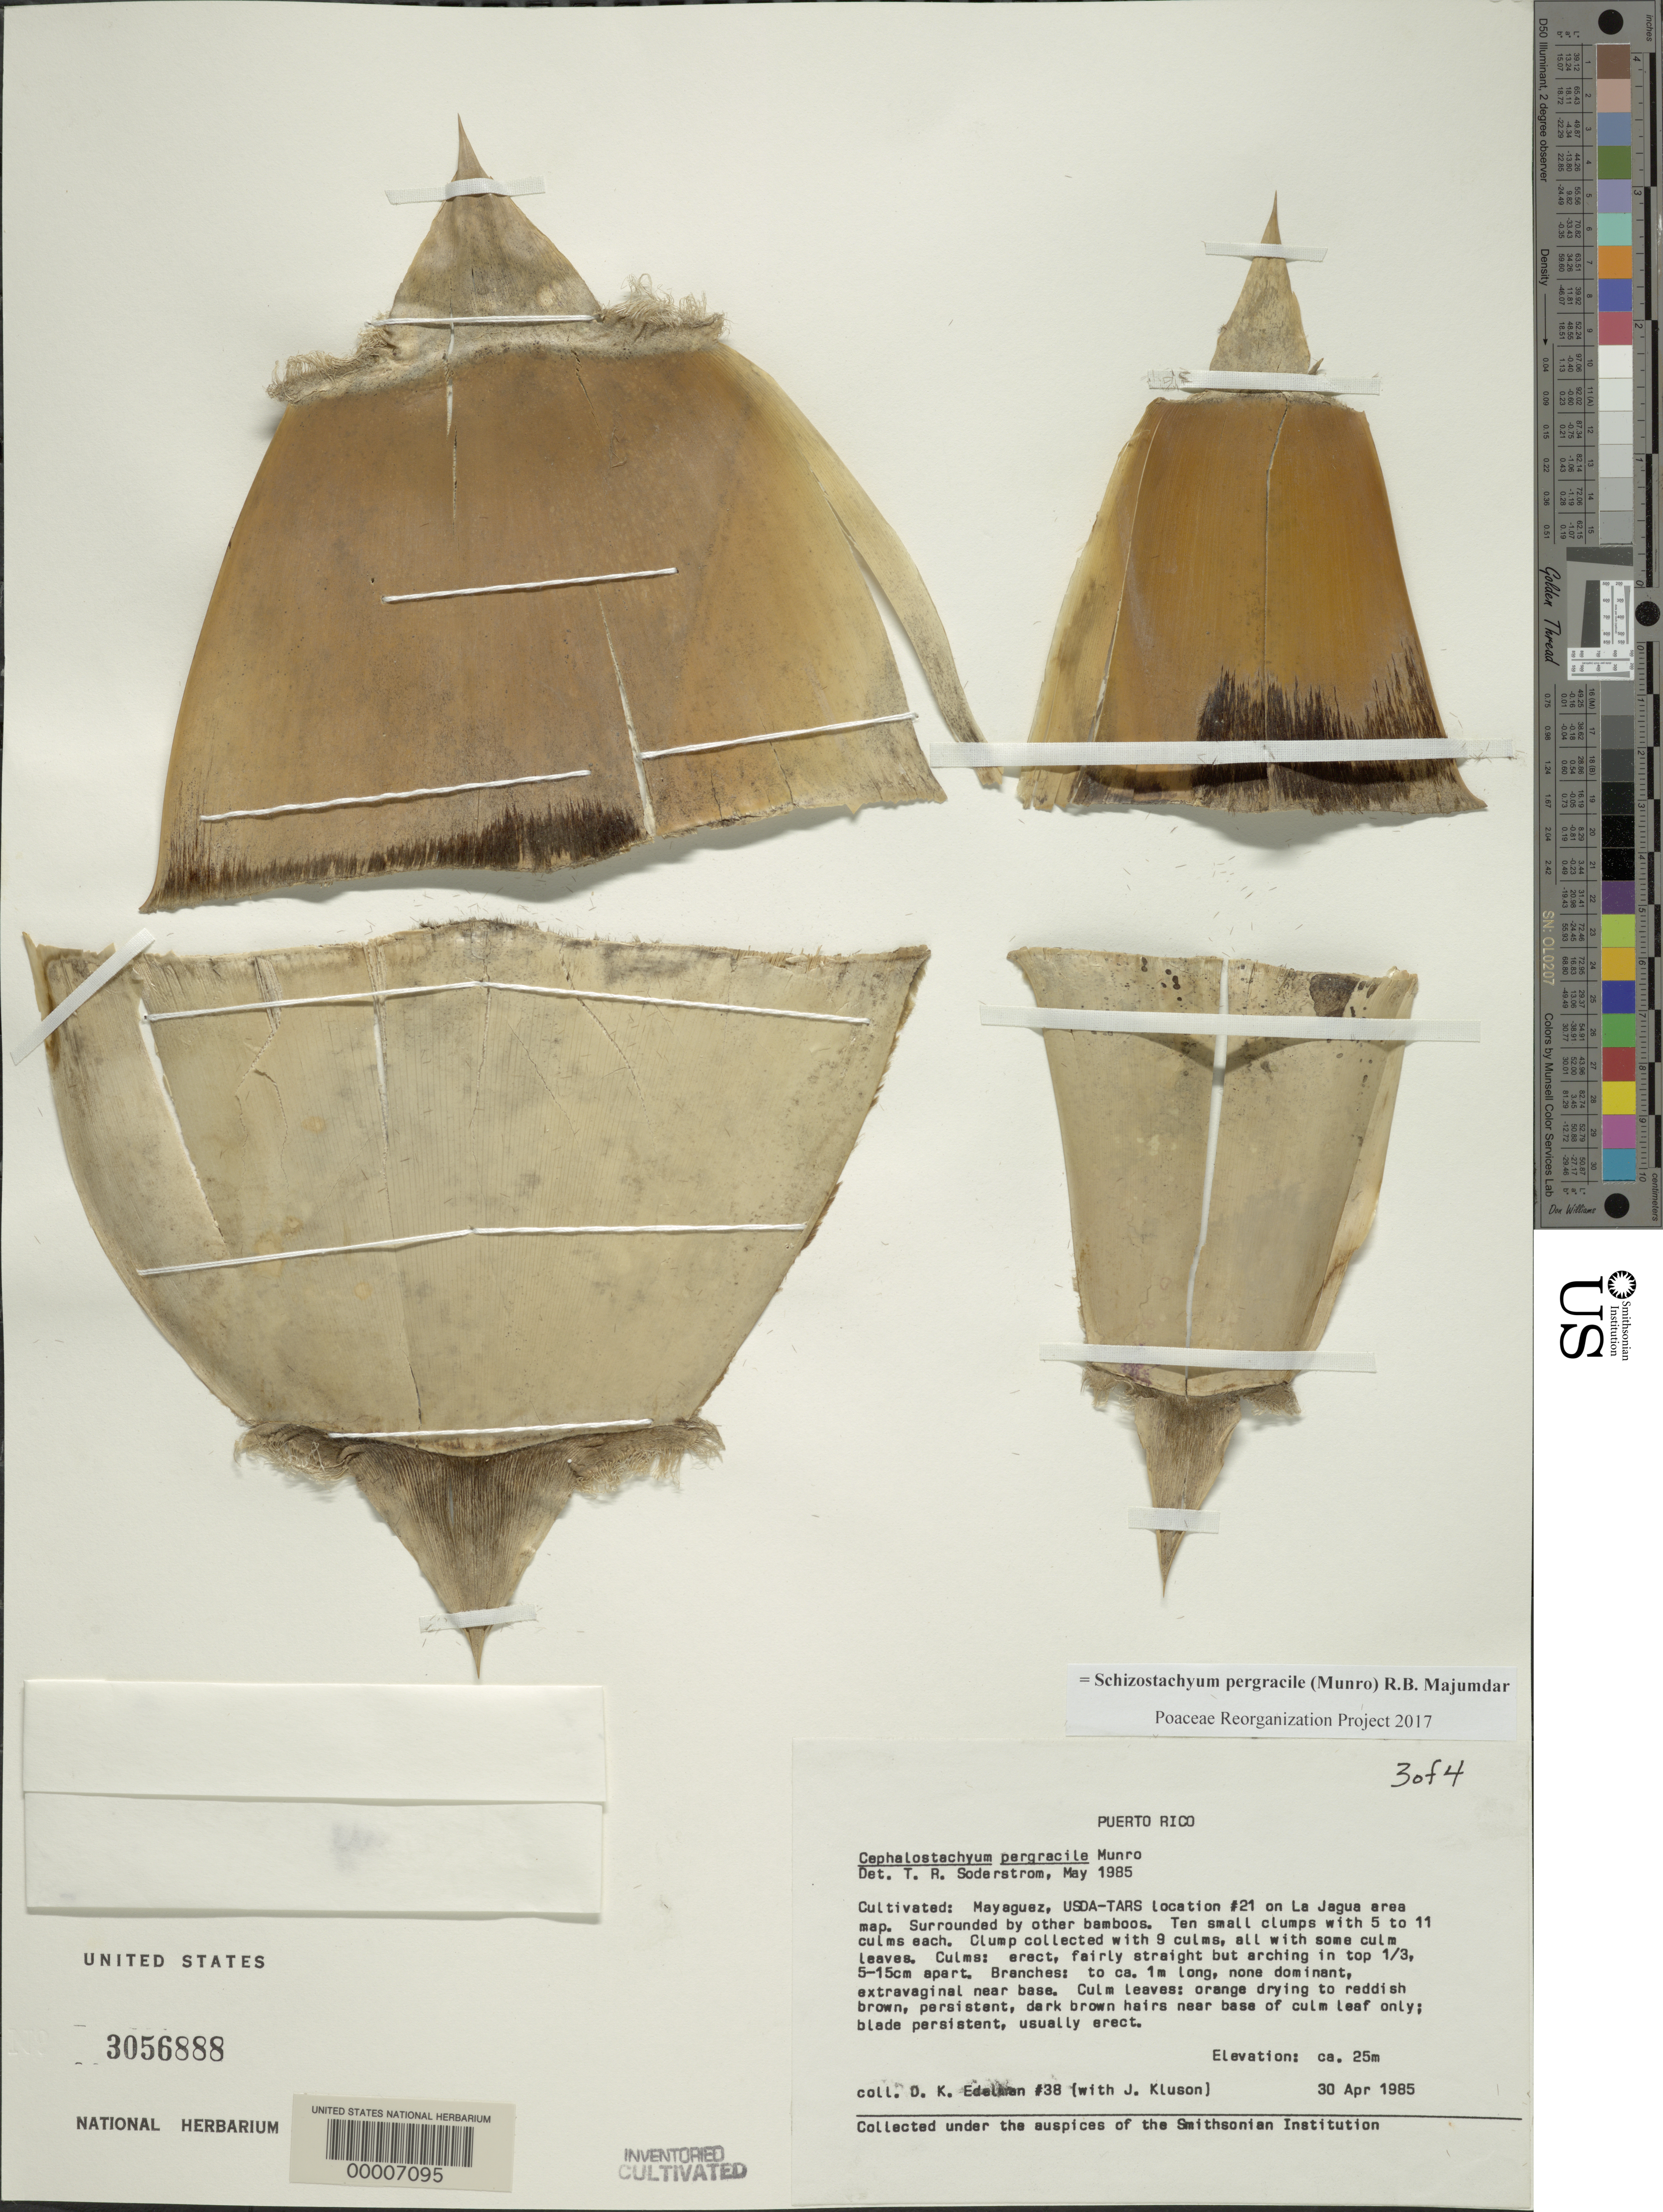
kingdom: Plantae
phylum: Tracheophyta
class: Liliopsida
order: Poales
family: Poaceae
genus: Schizostachyum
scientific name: Schizostachyum pergracile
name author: (Munro) R.B. Majumdar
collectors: D. Edelman & J. Kluson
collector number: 38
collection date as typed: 30 Apr 1985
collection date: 1985-04-30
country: Puerto Rico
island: Greater Antilles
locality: Mayaguez, usda-tars, location 21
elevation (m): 25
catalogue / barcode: US 3056888